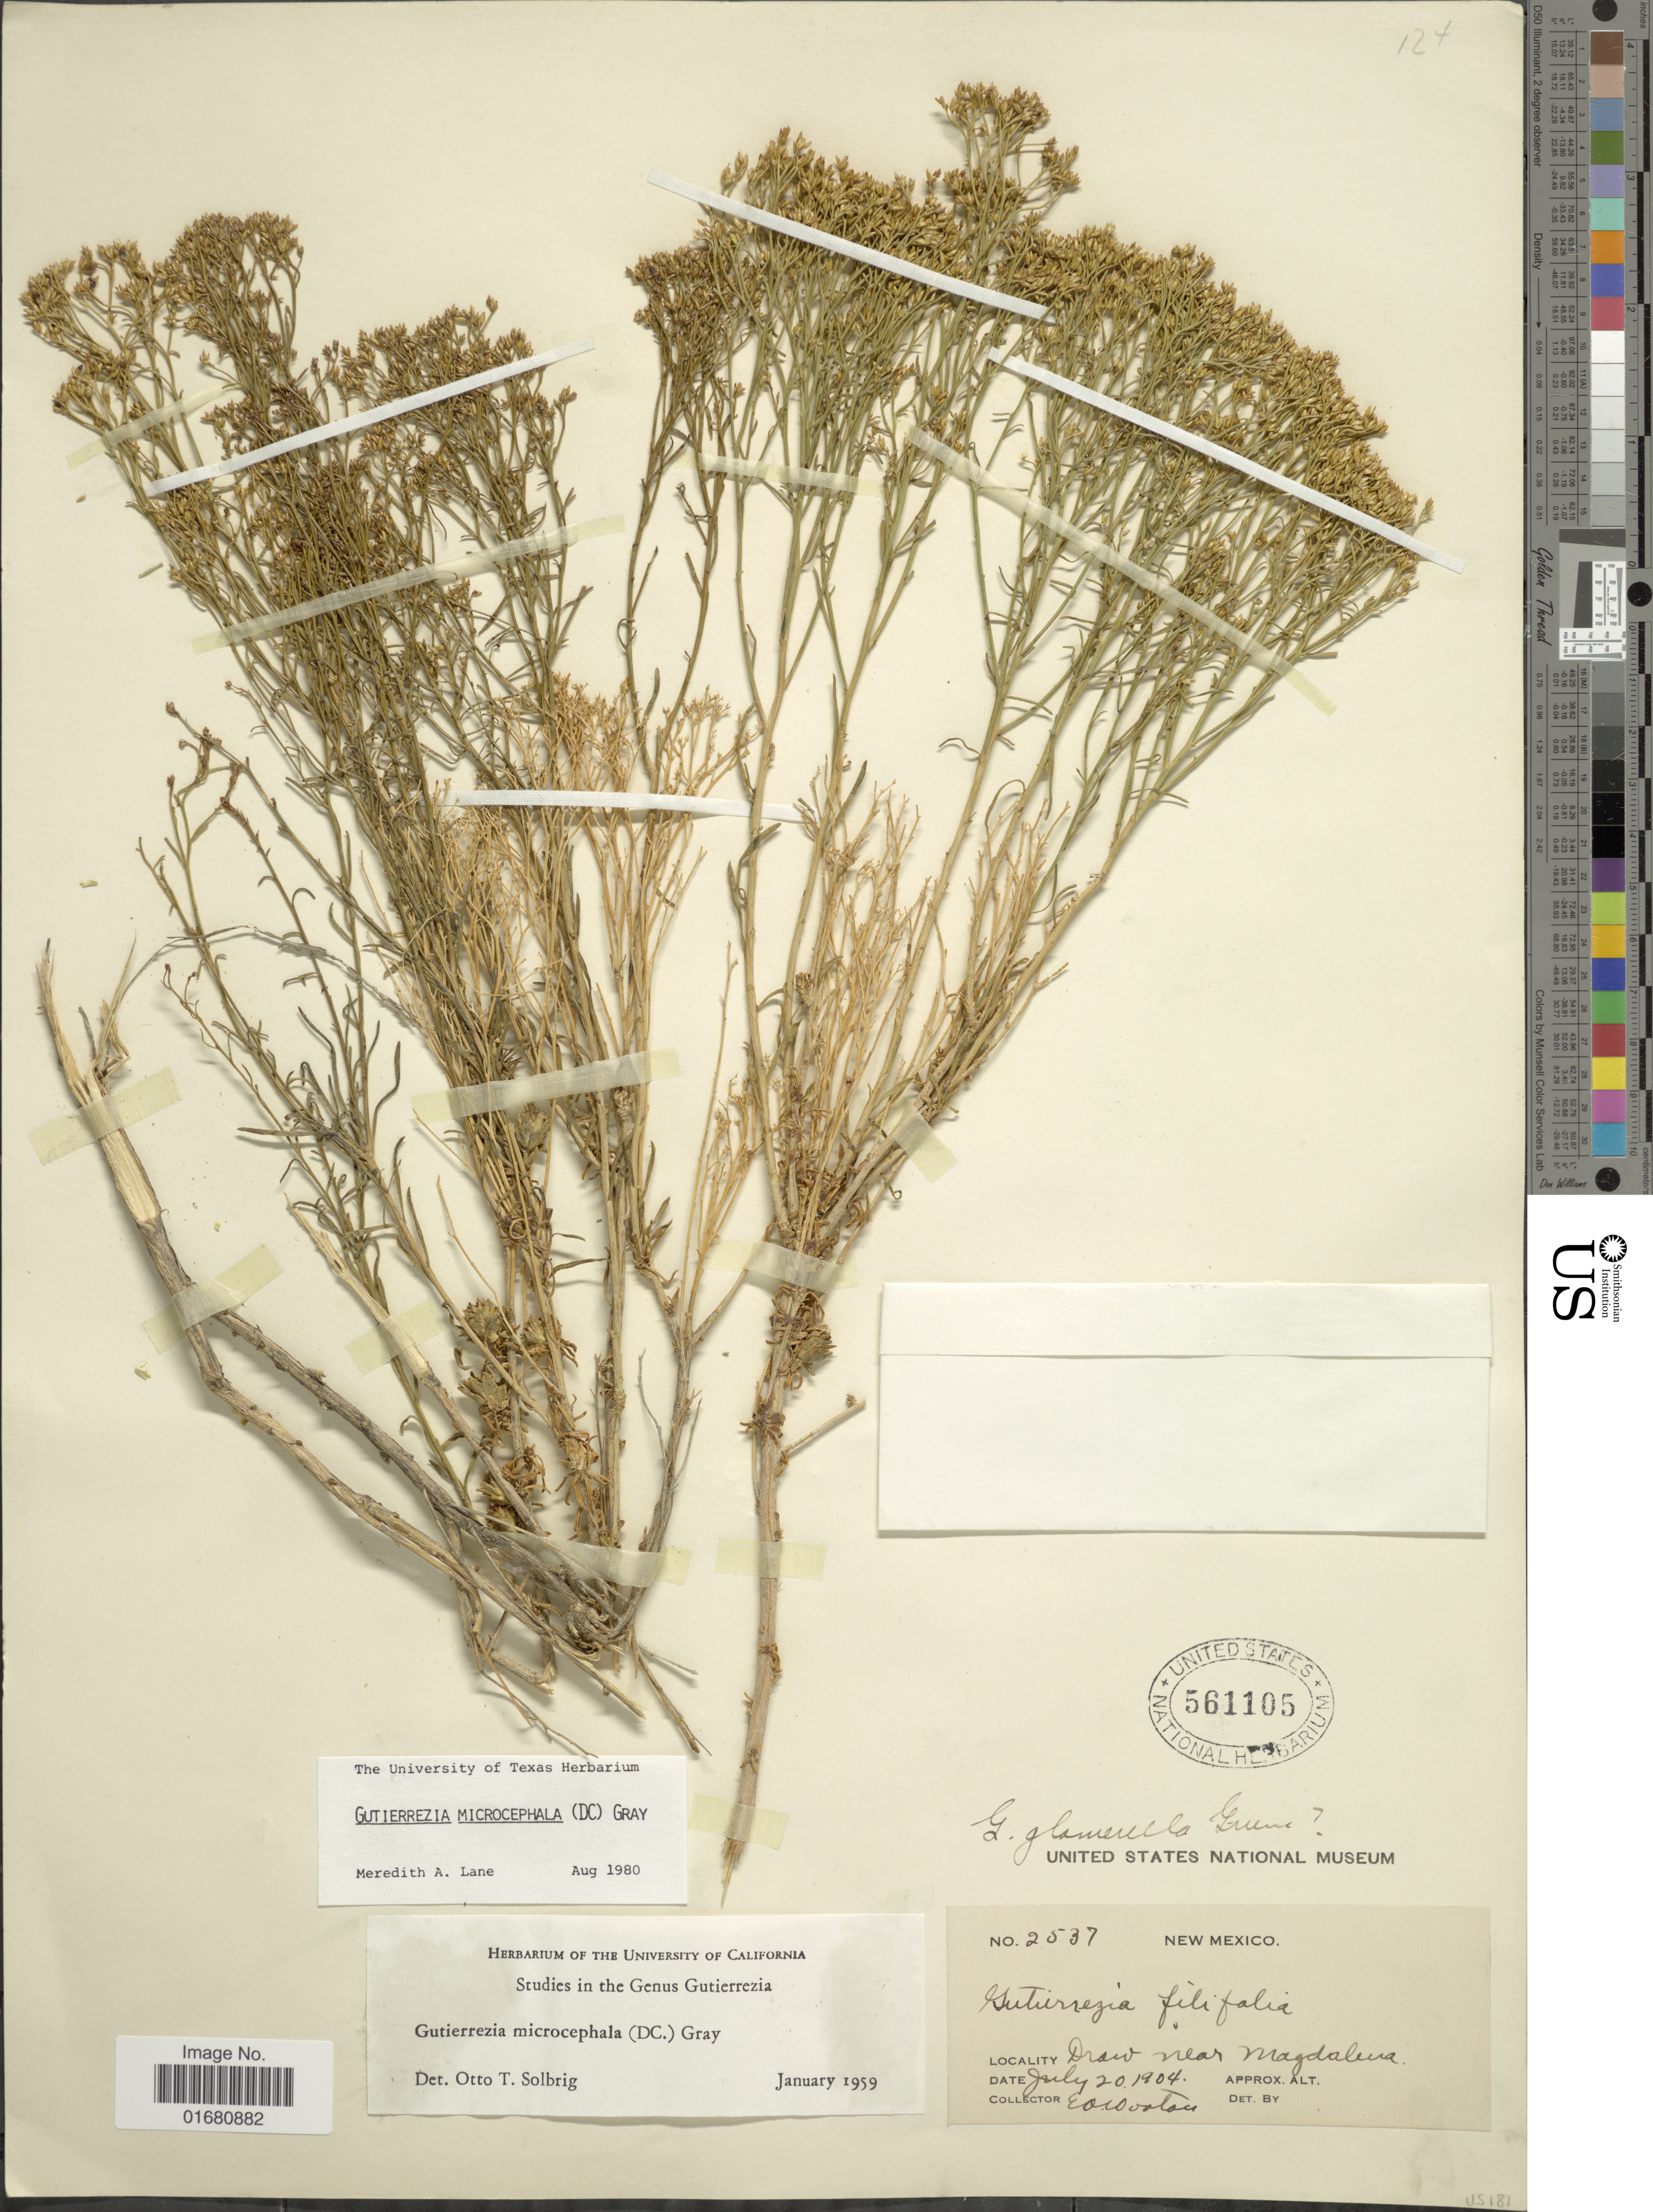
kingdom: Plantae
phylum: Tracheophyta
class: Magnoliopsida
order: Asterales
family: Asteraceae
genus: Gutierrezia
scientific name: Gutierrezia microcephala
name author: (DC.) A. Gray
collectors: E. O. Wooton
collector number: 2537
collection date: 1904-07-20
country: United States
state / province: New Mexico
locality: Draw near Magdalena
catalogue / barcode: US 561105